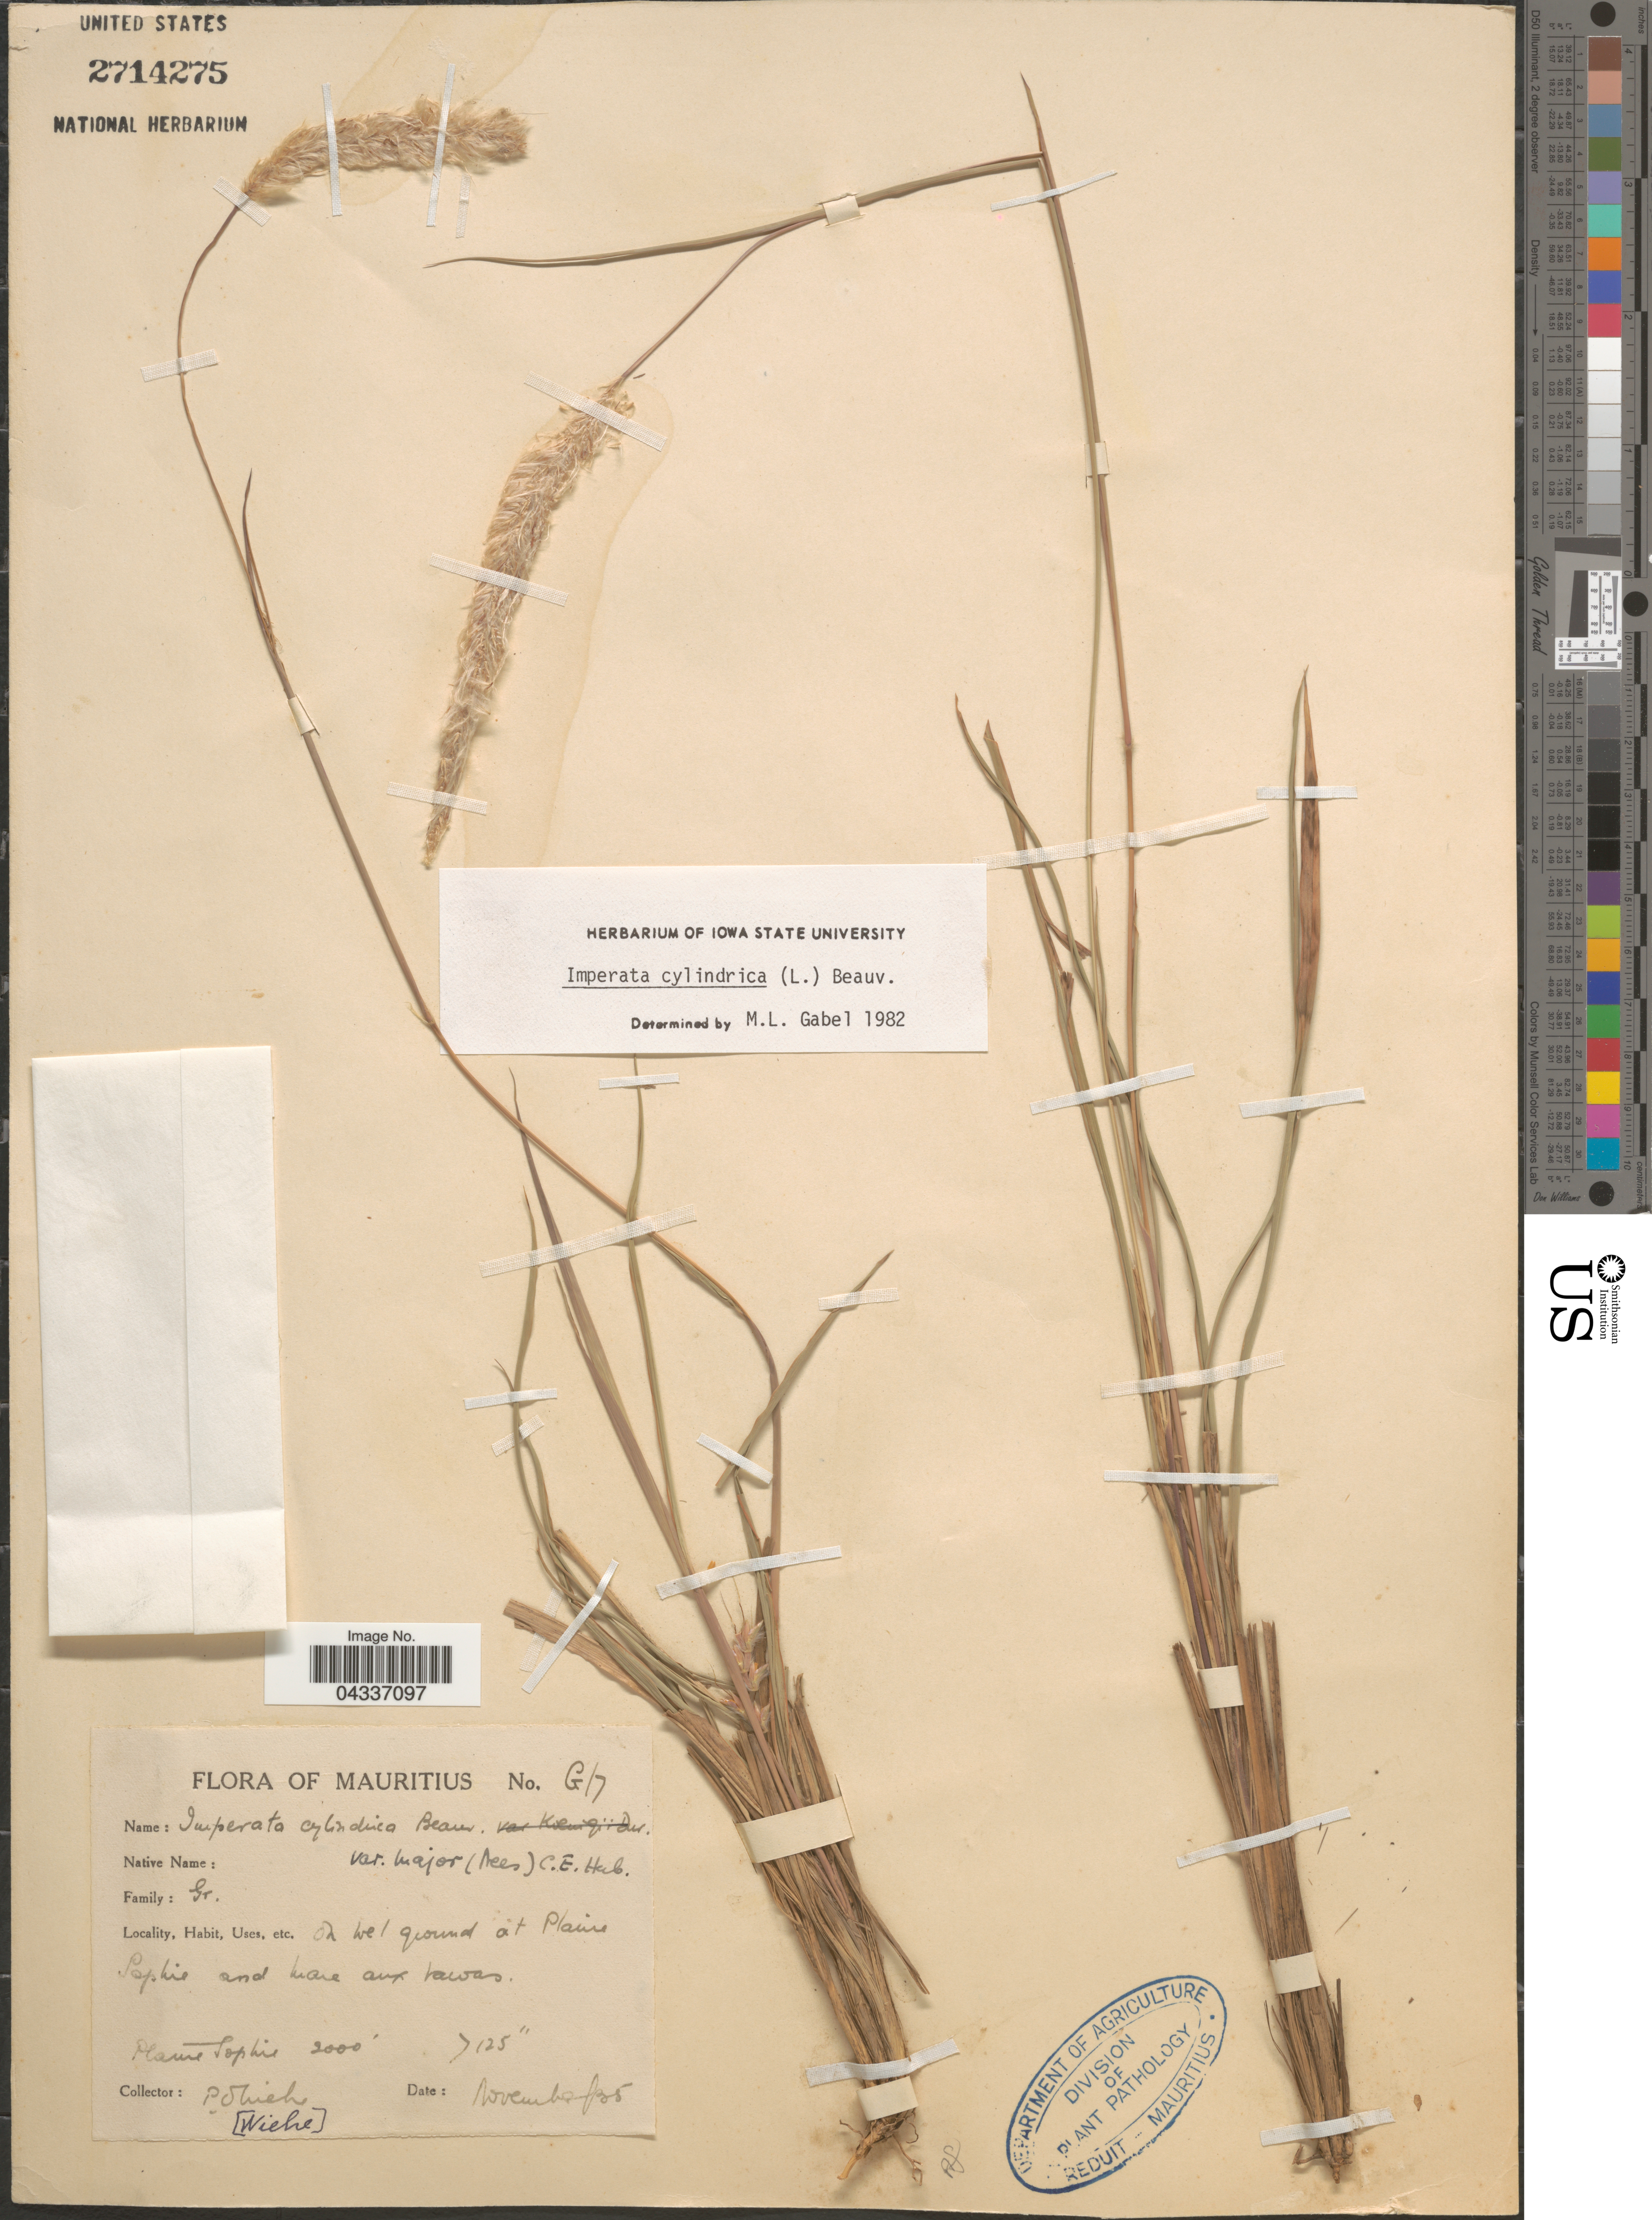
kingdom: Plantae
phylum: Tracheophyta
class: Liliopsida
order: Poales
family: Poaceae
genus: Imperata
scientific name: Imperata cylindrica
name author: (L.) P. Beauv.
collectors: P. Wiehe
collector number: G17*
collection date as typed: Transcribed d/m/y: /11/35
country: Mauritius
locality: Plaine Sophie.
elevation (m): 610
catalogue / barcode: US 2714275